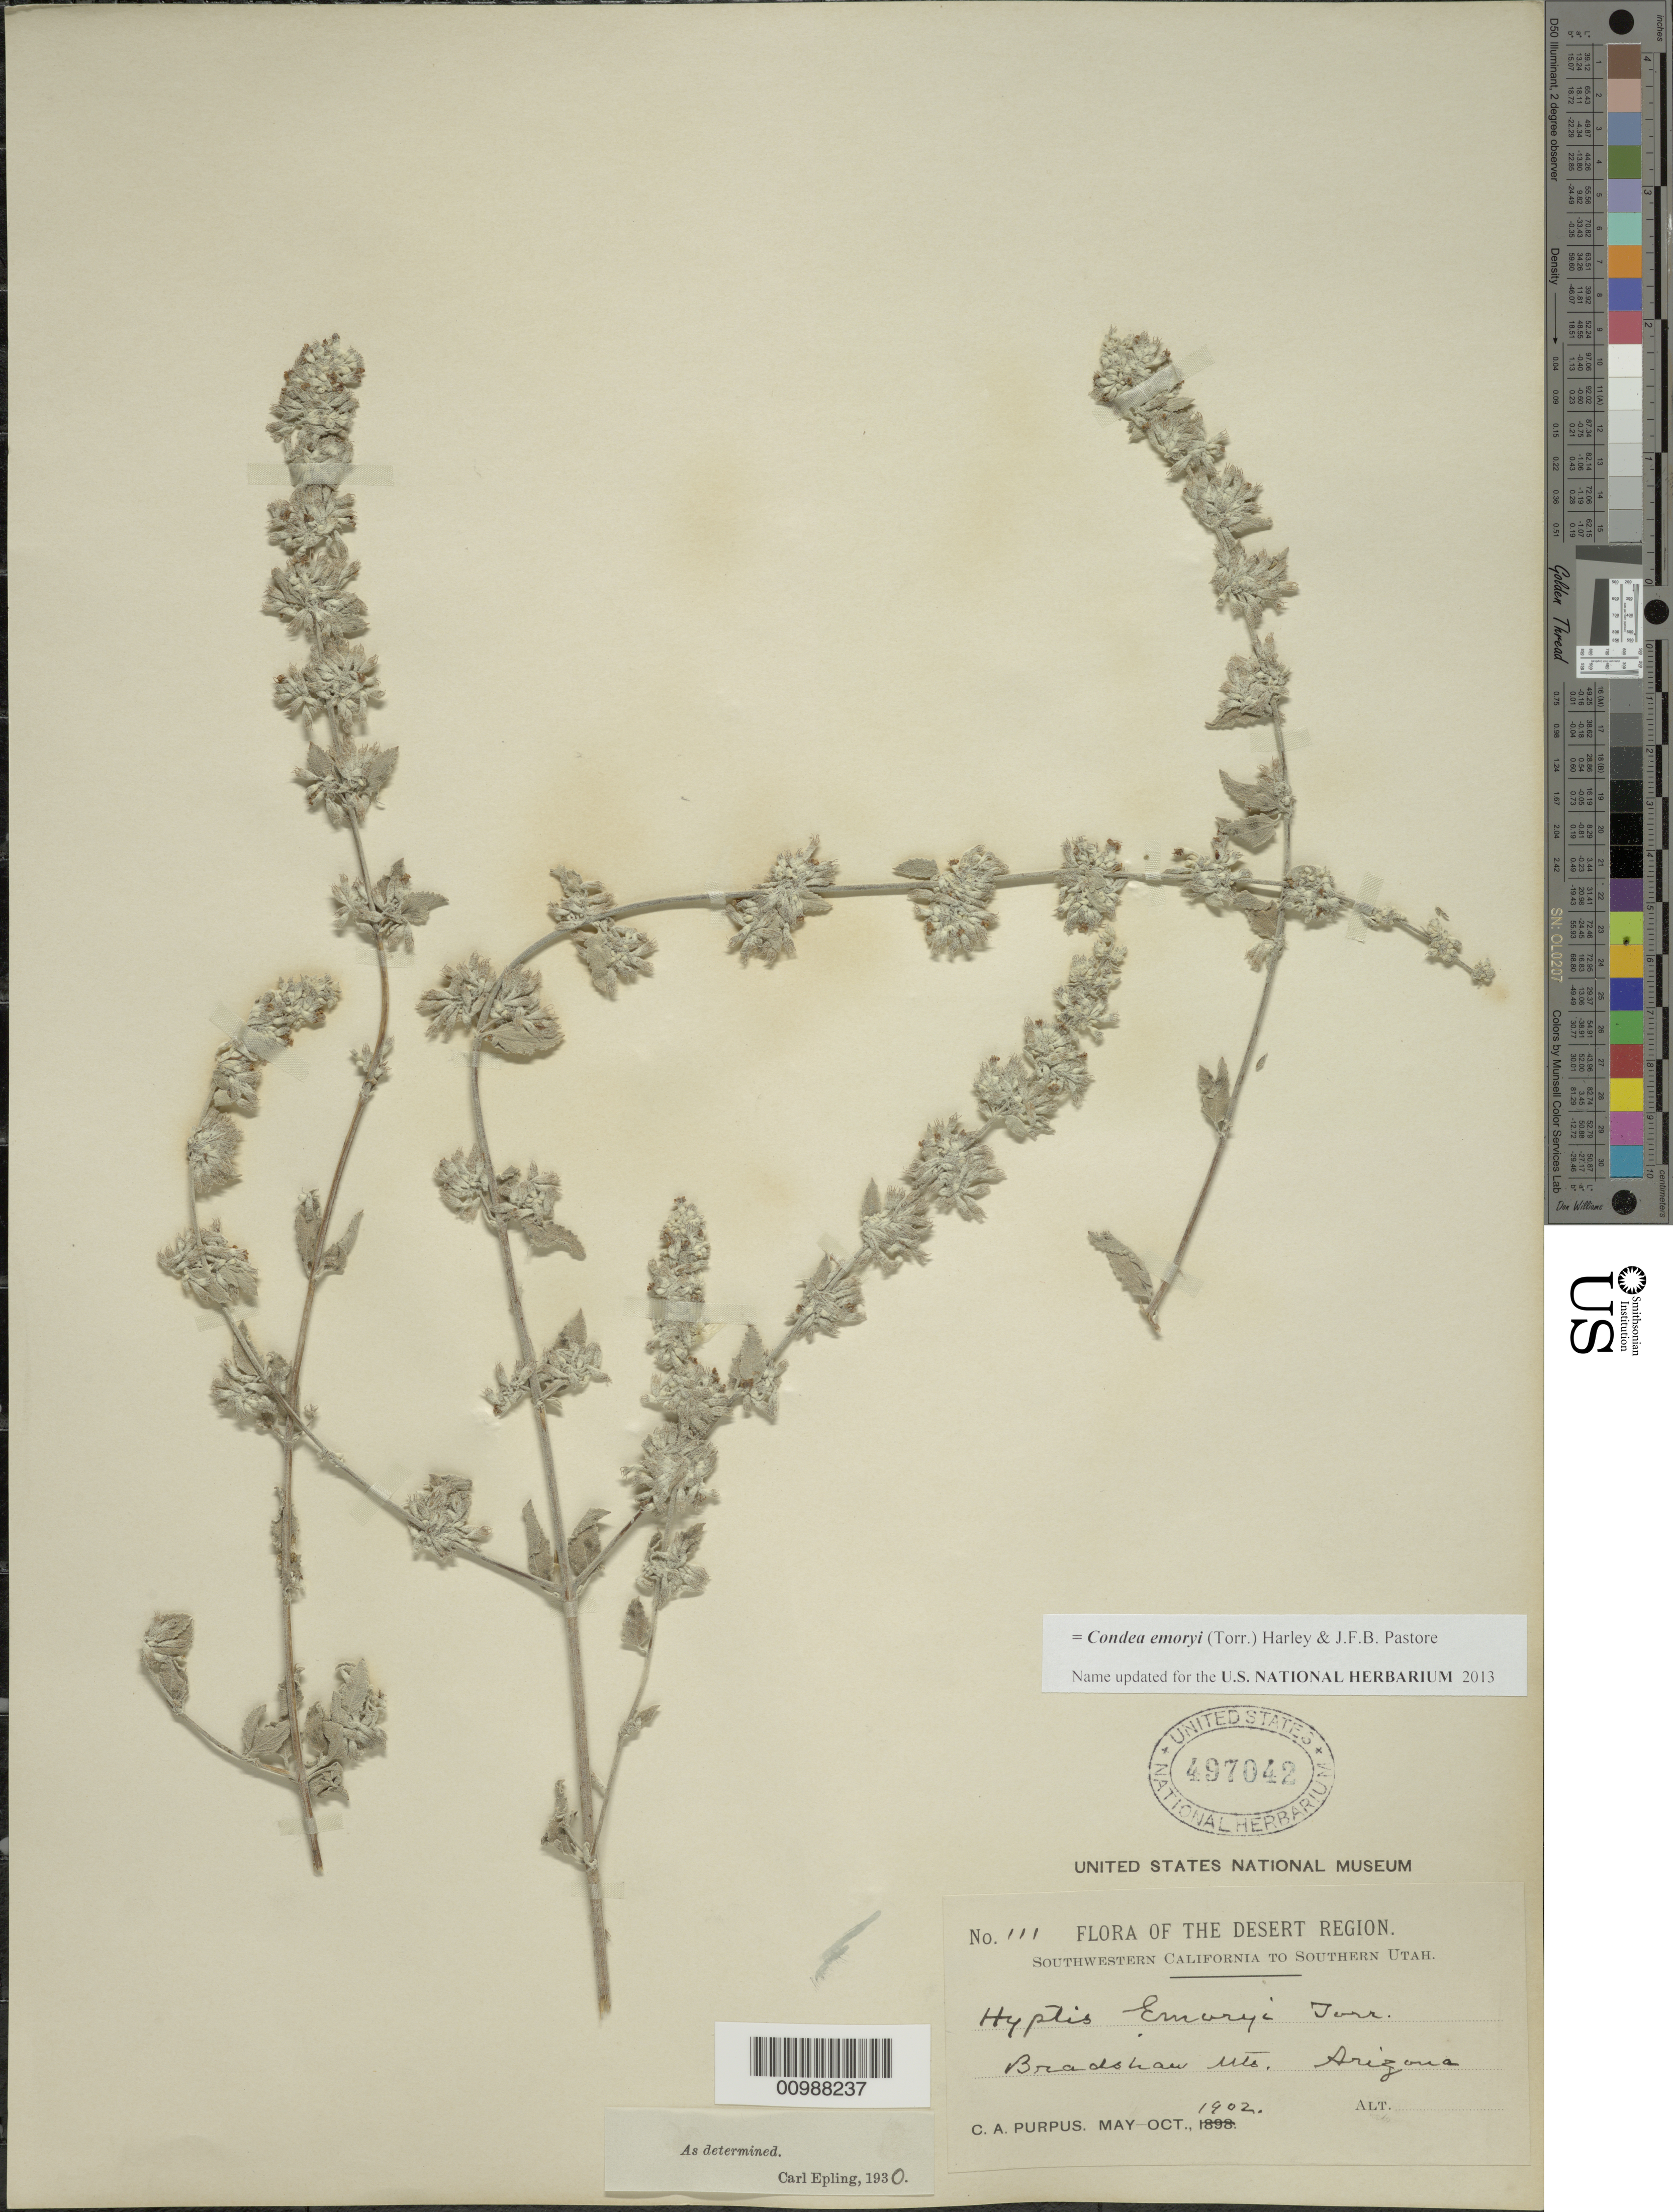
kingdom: Plantae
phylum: Tracheophyta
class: Magnoliopsida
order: Lamiales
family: Lamiaceae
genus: Condea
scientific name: Condea emoryi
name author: (Torr.) Harley & J.F.B. Pastore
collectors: C. A. Purpus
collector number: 111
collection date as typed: May 1902 to -- Oct 1902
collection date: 1902-05/1902-10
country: United States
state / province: Arizona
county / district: Yavapai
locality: Bradshaw Mountains.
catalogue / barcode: US 497042